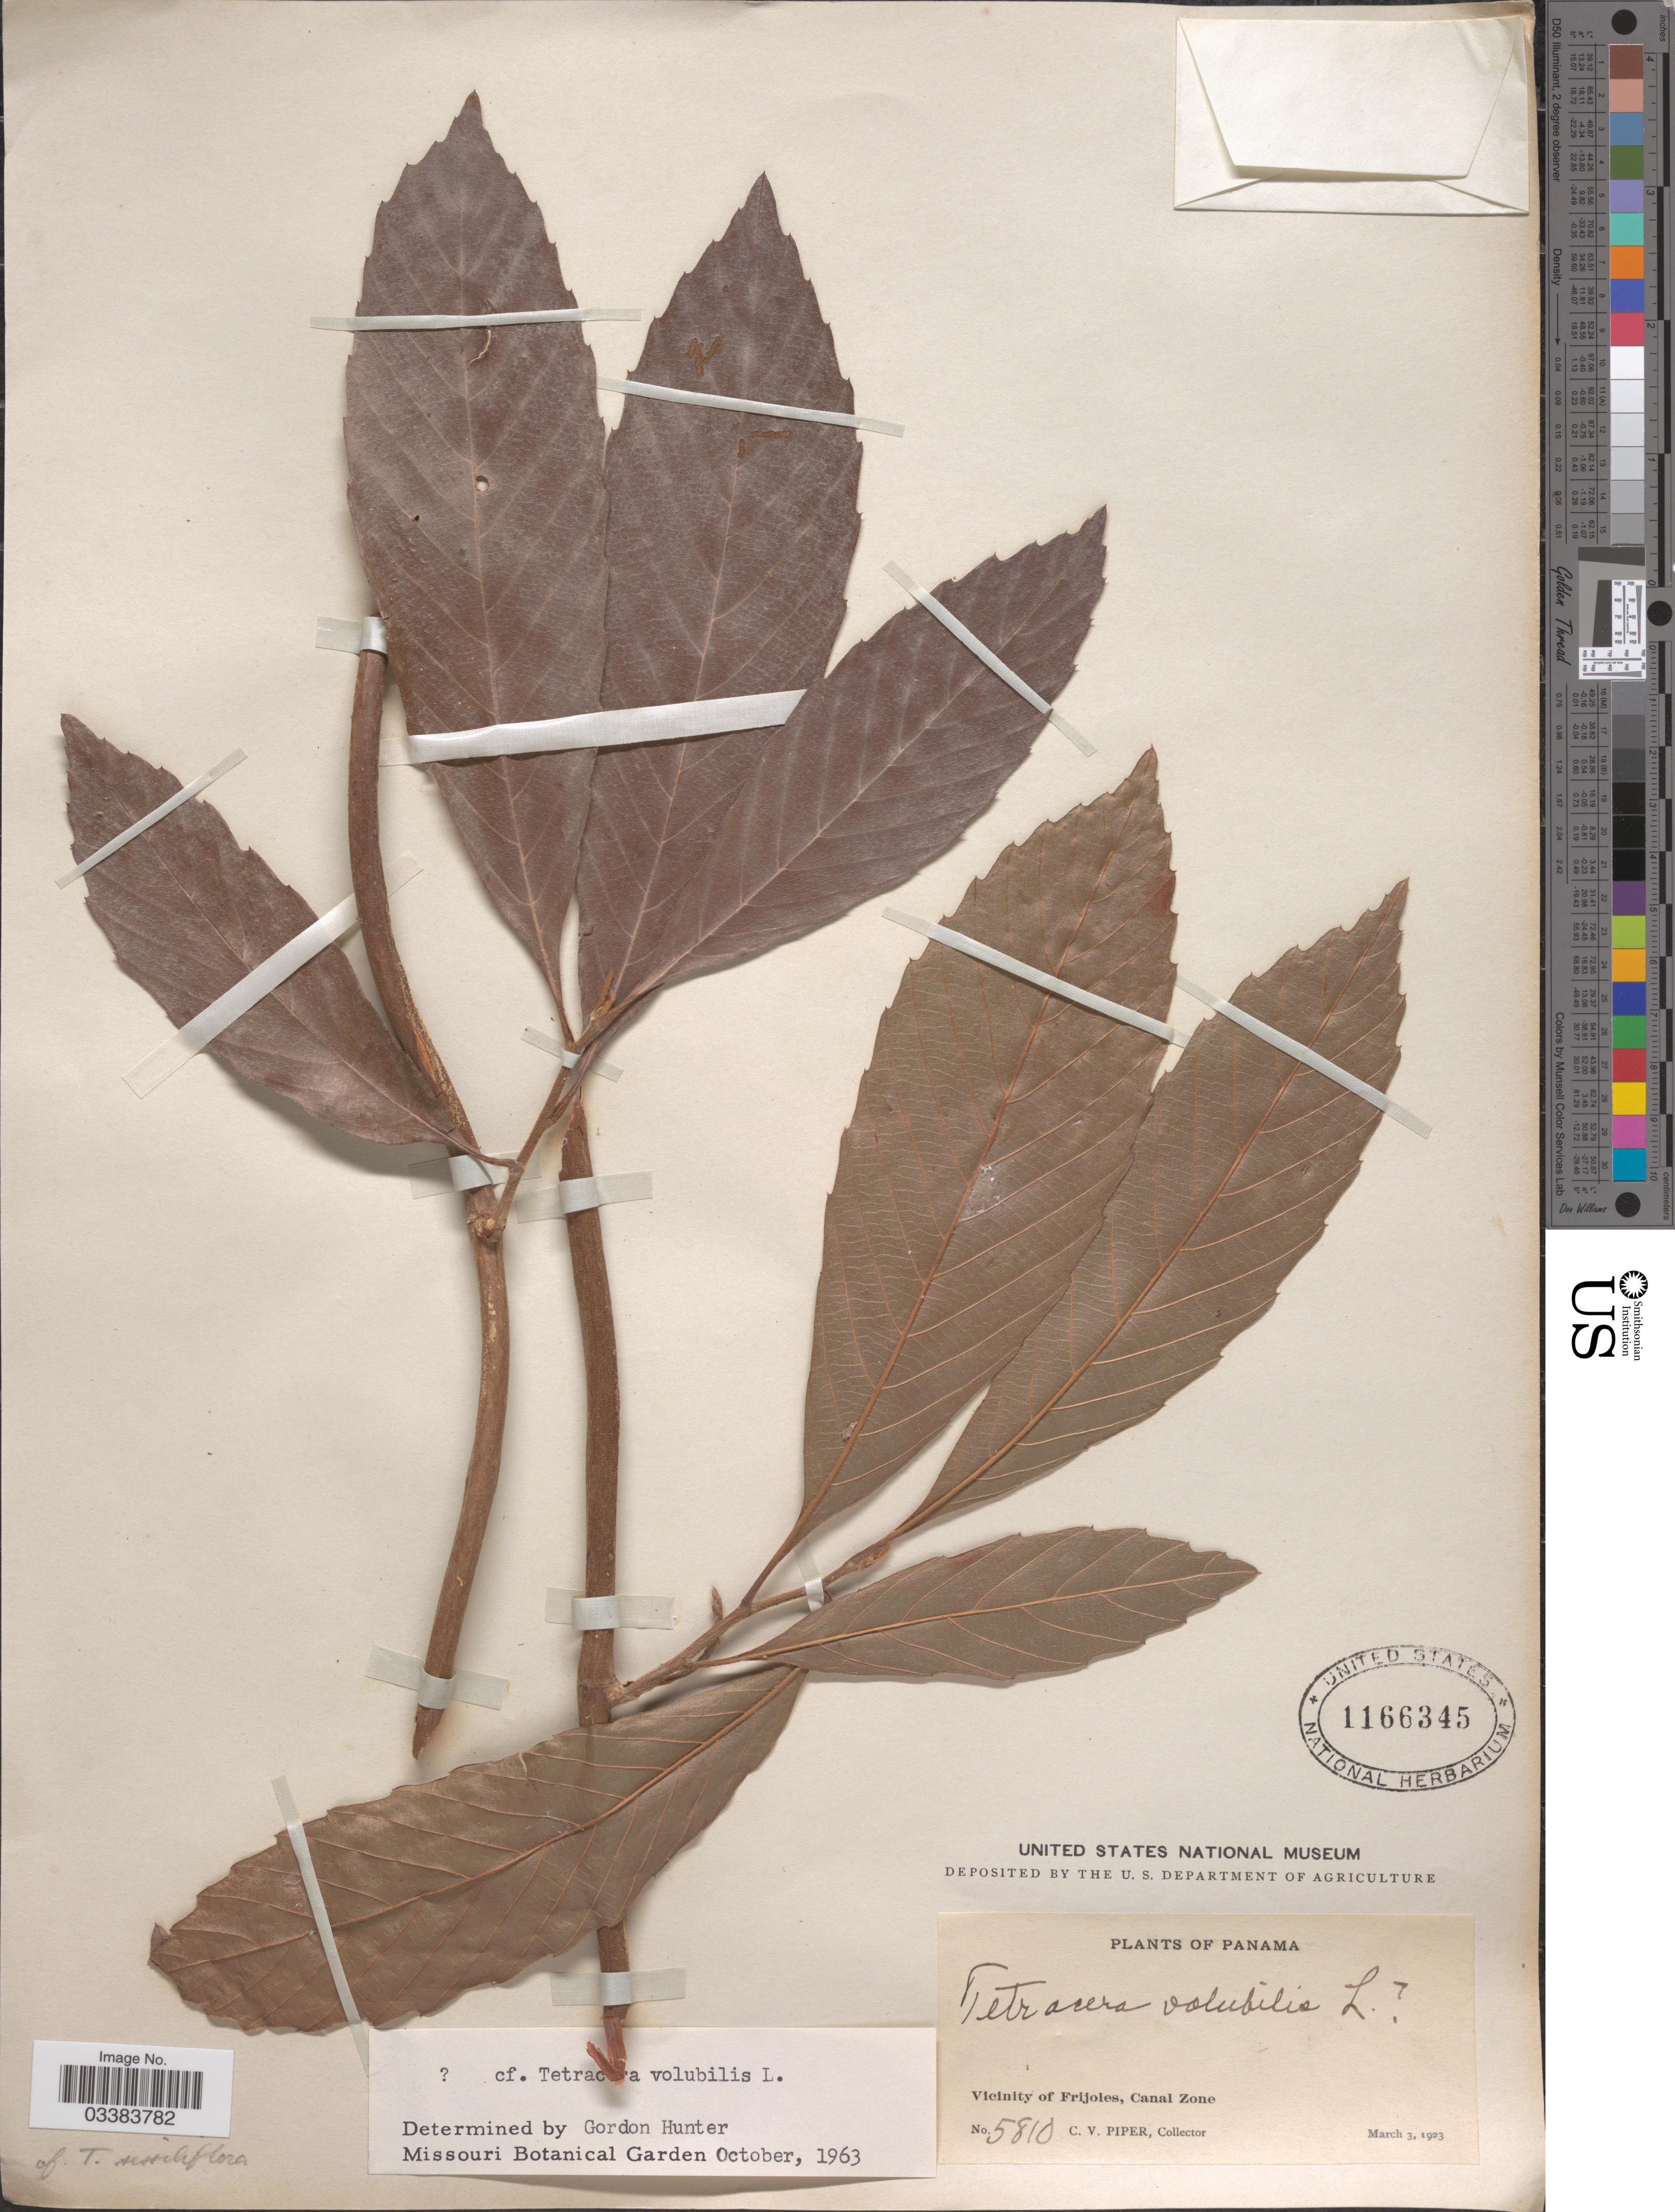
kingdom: Plantae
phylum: Tracheophyta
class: Magnoliopsida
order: Dilleniales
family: Dilleniaceae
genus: Tetracera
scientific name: Tetracera volubilis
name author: L.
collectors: C. V. Piper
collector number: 5810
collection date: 1923-03-03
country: Panama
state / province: Colón / Panamá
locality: Vicinity of Frijoles, Canal Zone.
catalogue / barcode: US 1166345